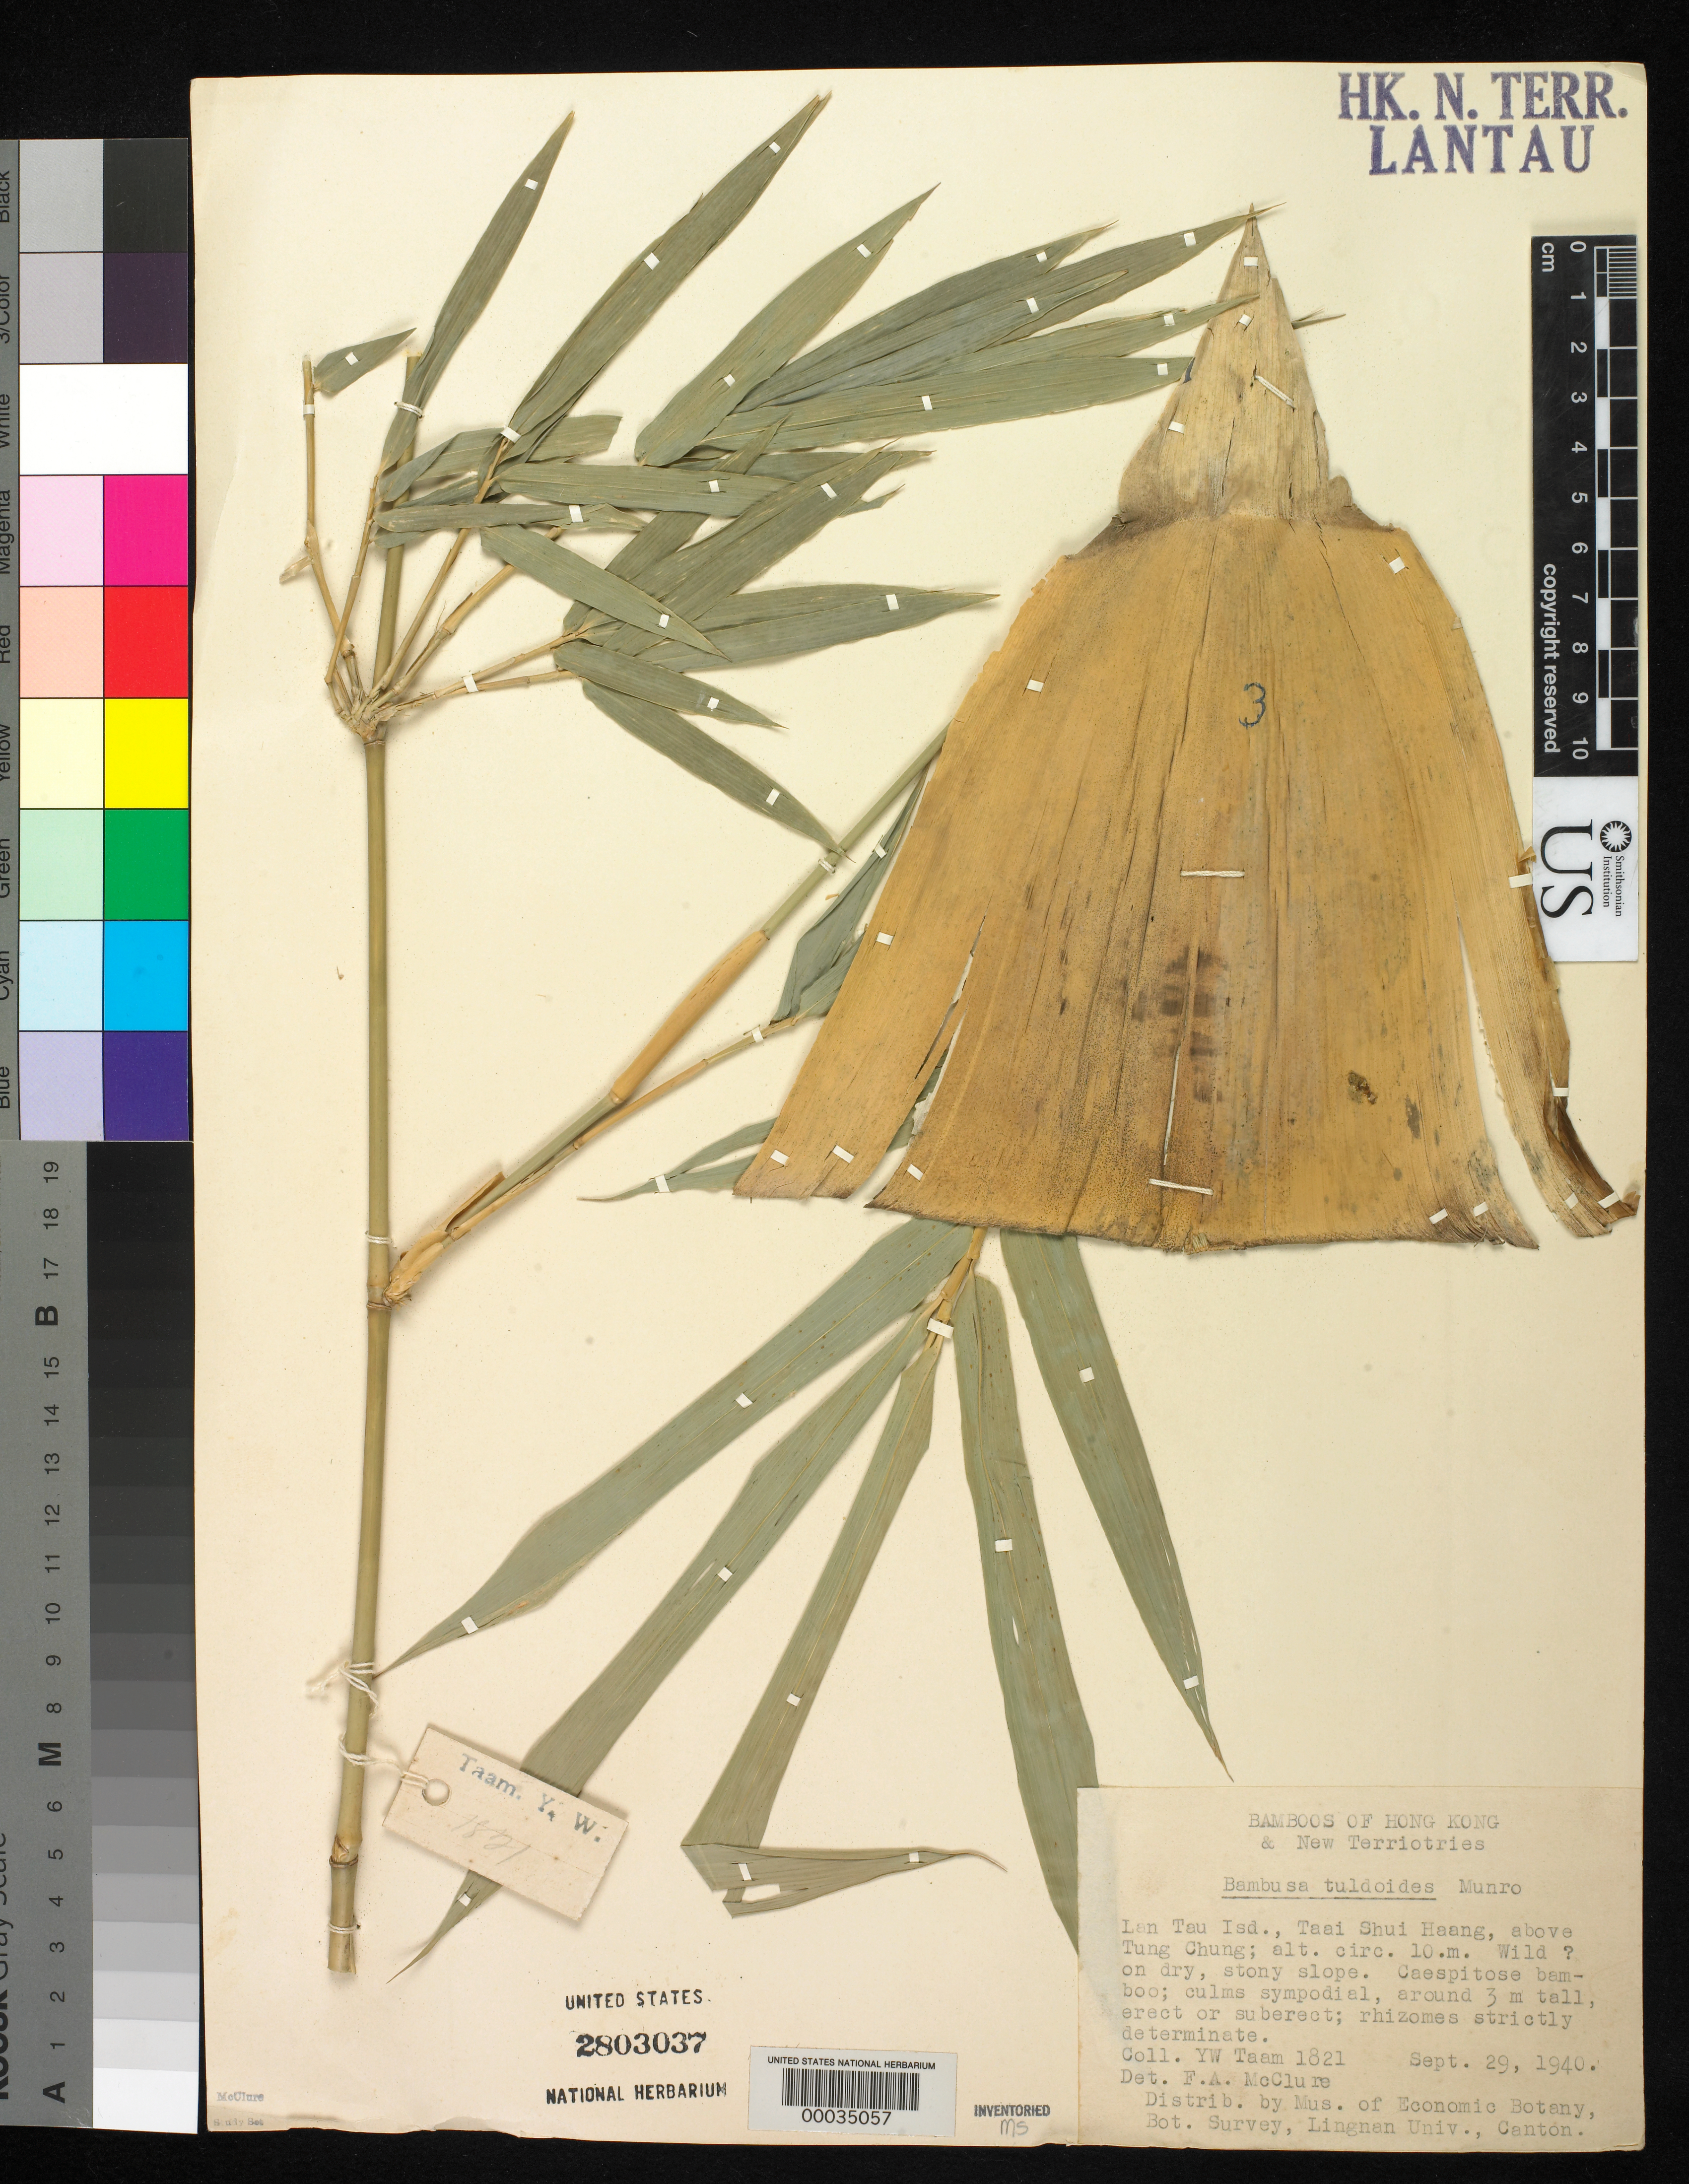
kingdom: Plantae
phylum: Tracheophyta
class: Liliopsida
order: Poales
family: Poaceae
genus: Bambusa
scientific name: Bambusa tuldoides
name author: Munro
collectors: Y. W. Taam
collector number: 1821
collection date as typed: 29 Sep 1940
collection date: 1940-09-29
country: China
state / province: Hong Kong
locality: Lan tau, taai shui haang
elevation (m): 10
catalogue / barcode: US 2803037